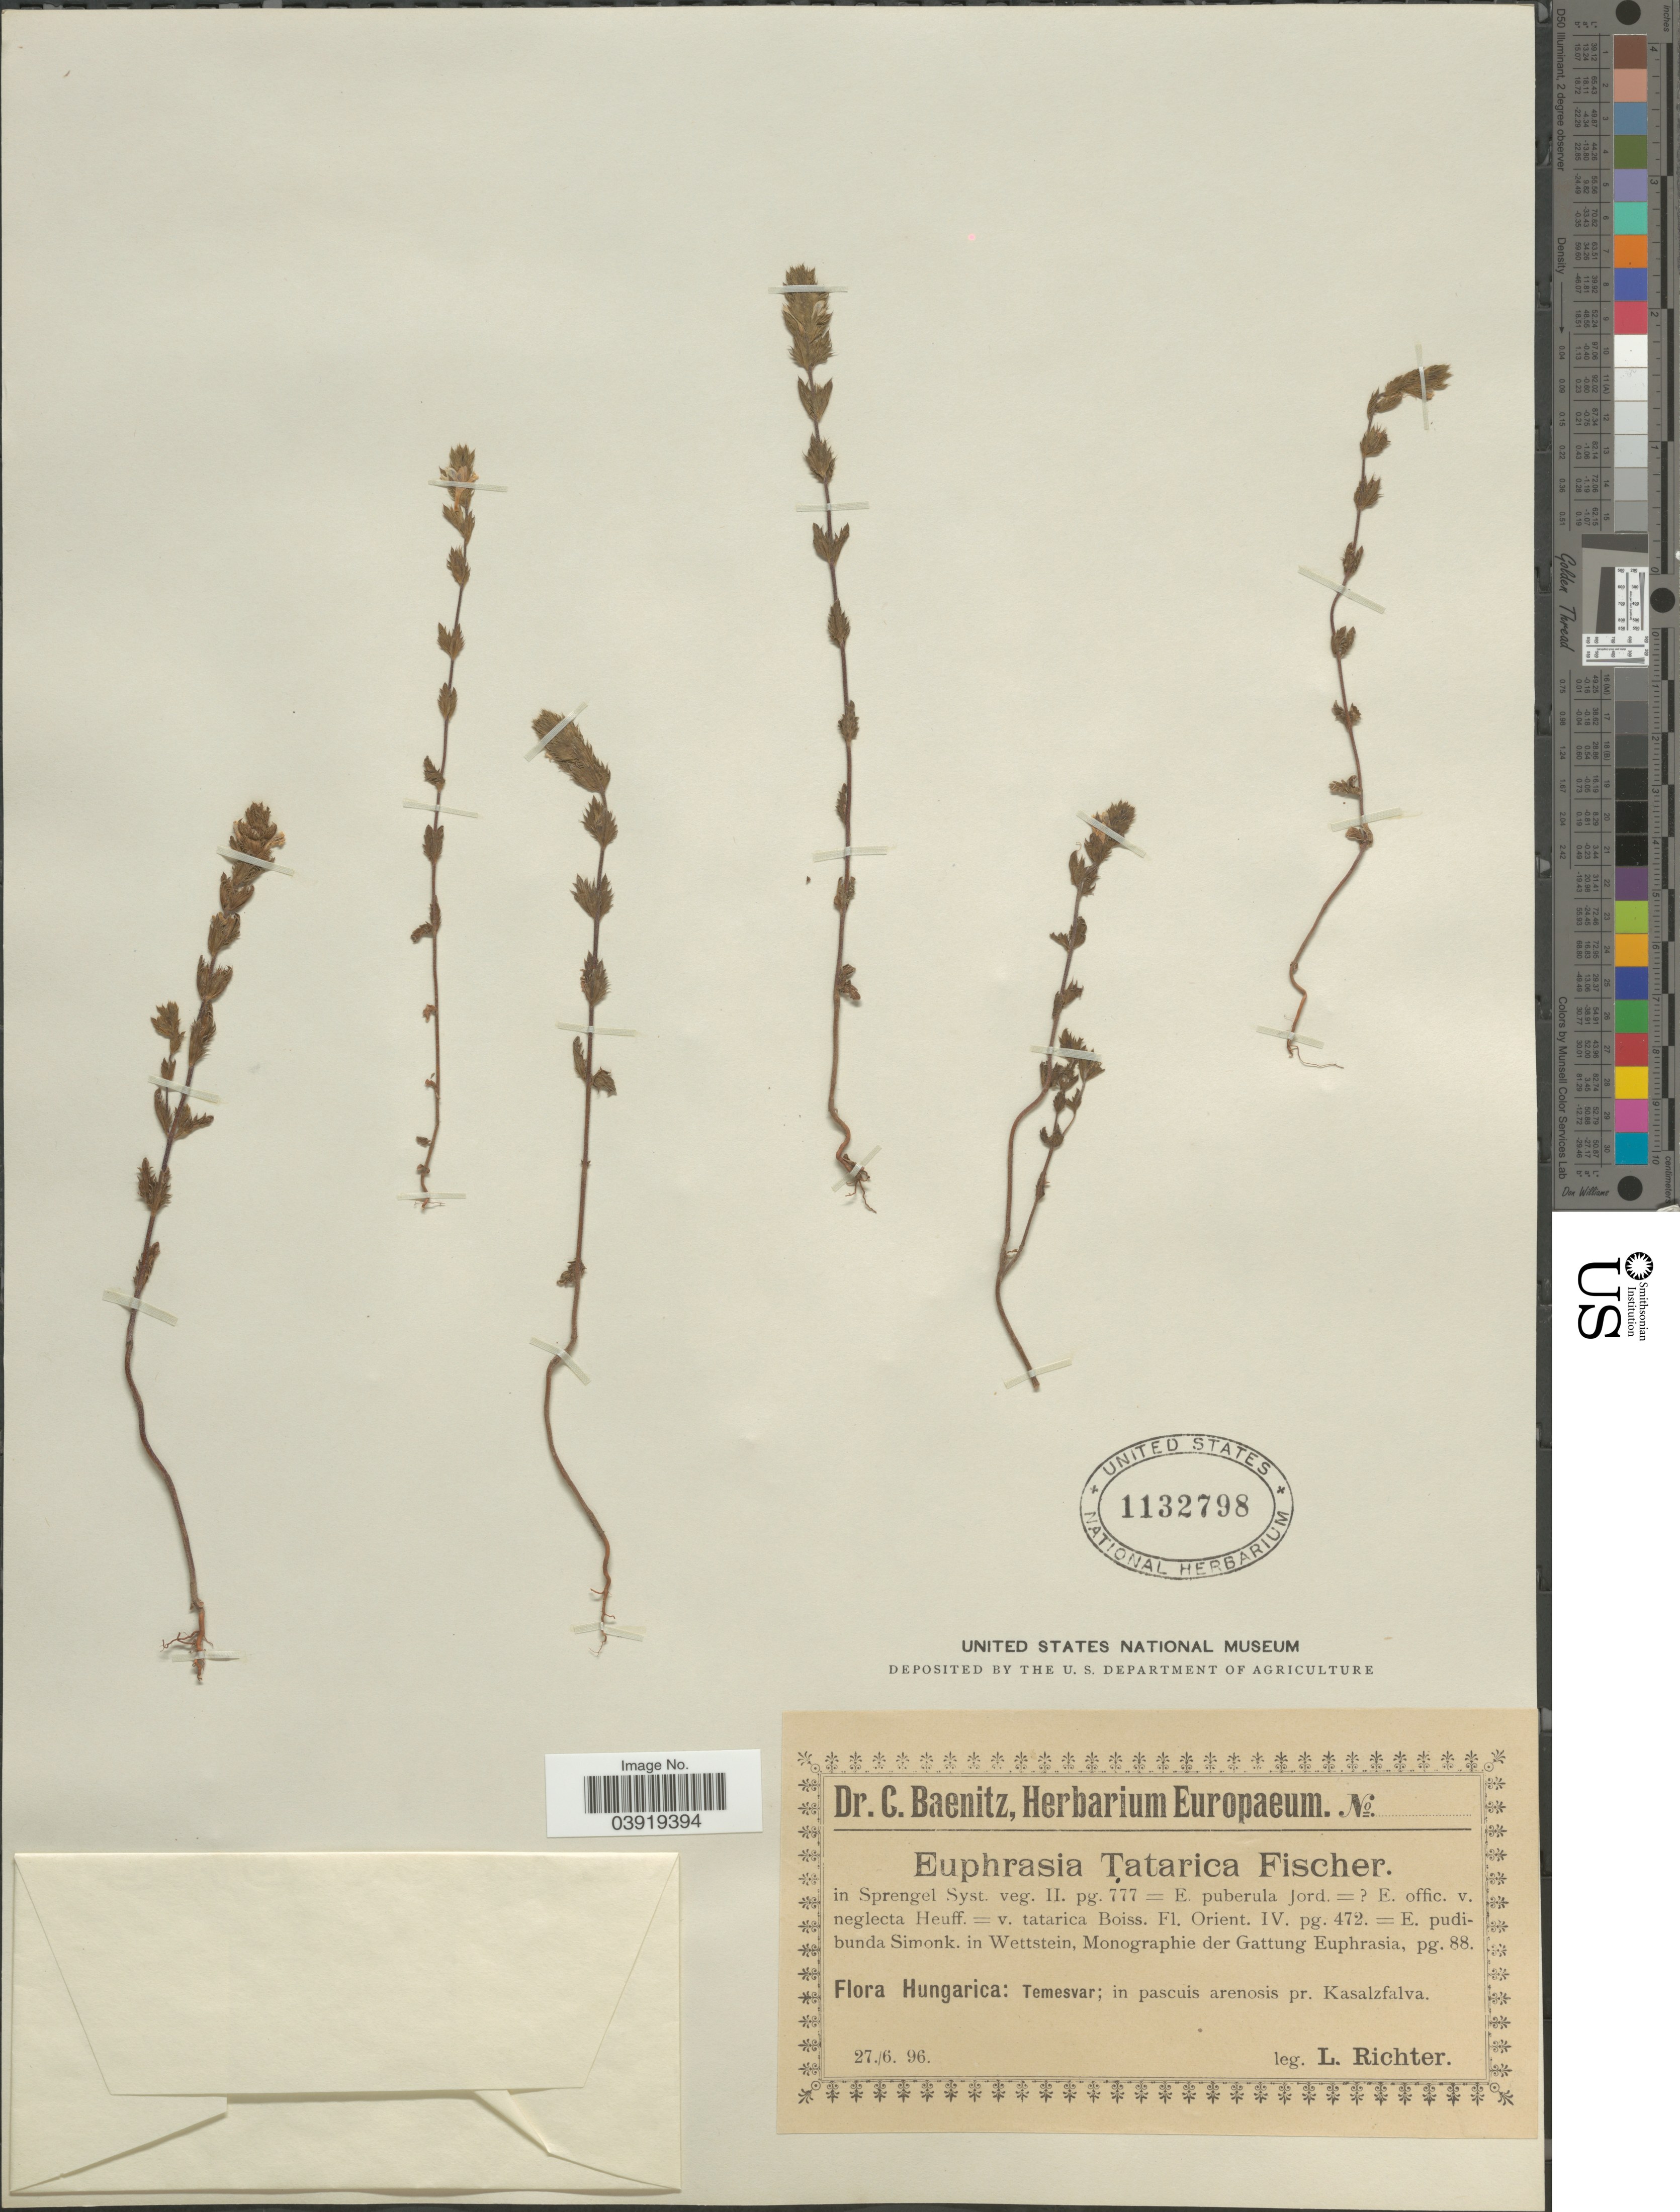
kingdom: Plantae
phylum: Tracheophyta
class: Magnoliopsida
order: Lamiales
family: Orobanchaceae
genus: Euphrasia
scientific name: Euphrasia tatarica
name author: Fisch. ex Spreng.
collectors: L. Richter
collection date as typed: Transcribed d/m/y: 27/6/96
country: Hungary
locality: Hungarica: Temesvar; in pascuis arenosis pr. Kasalzfalva.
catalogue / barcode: US 1132798